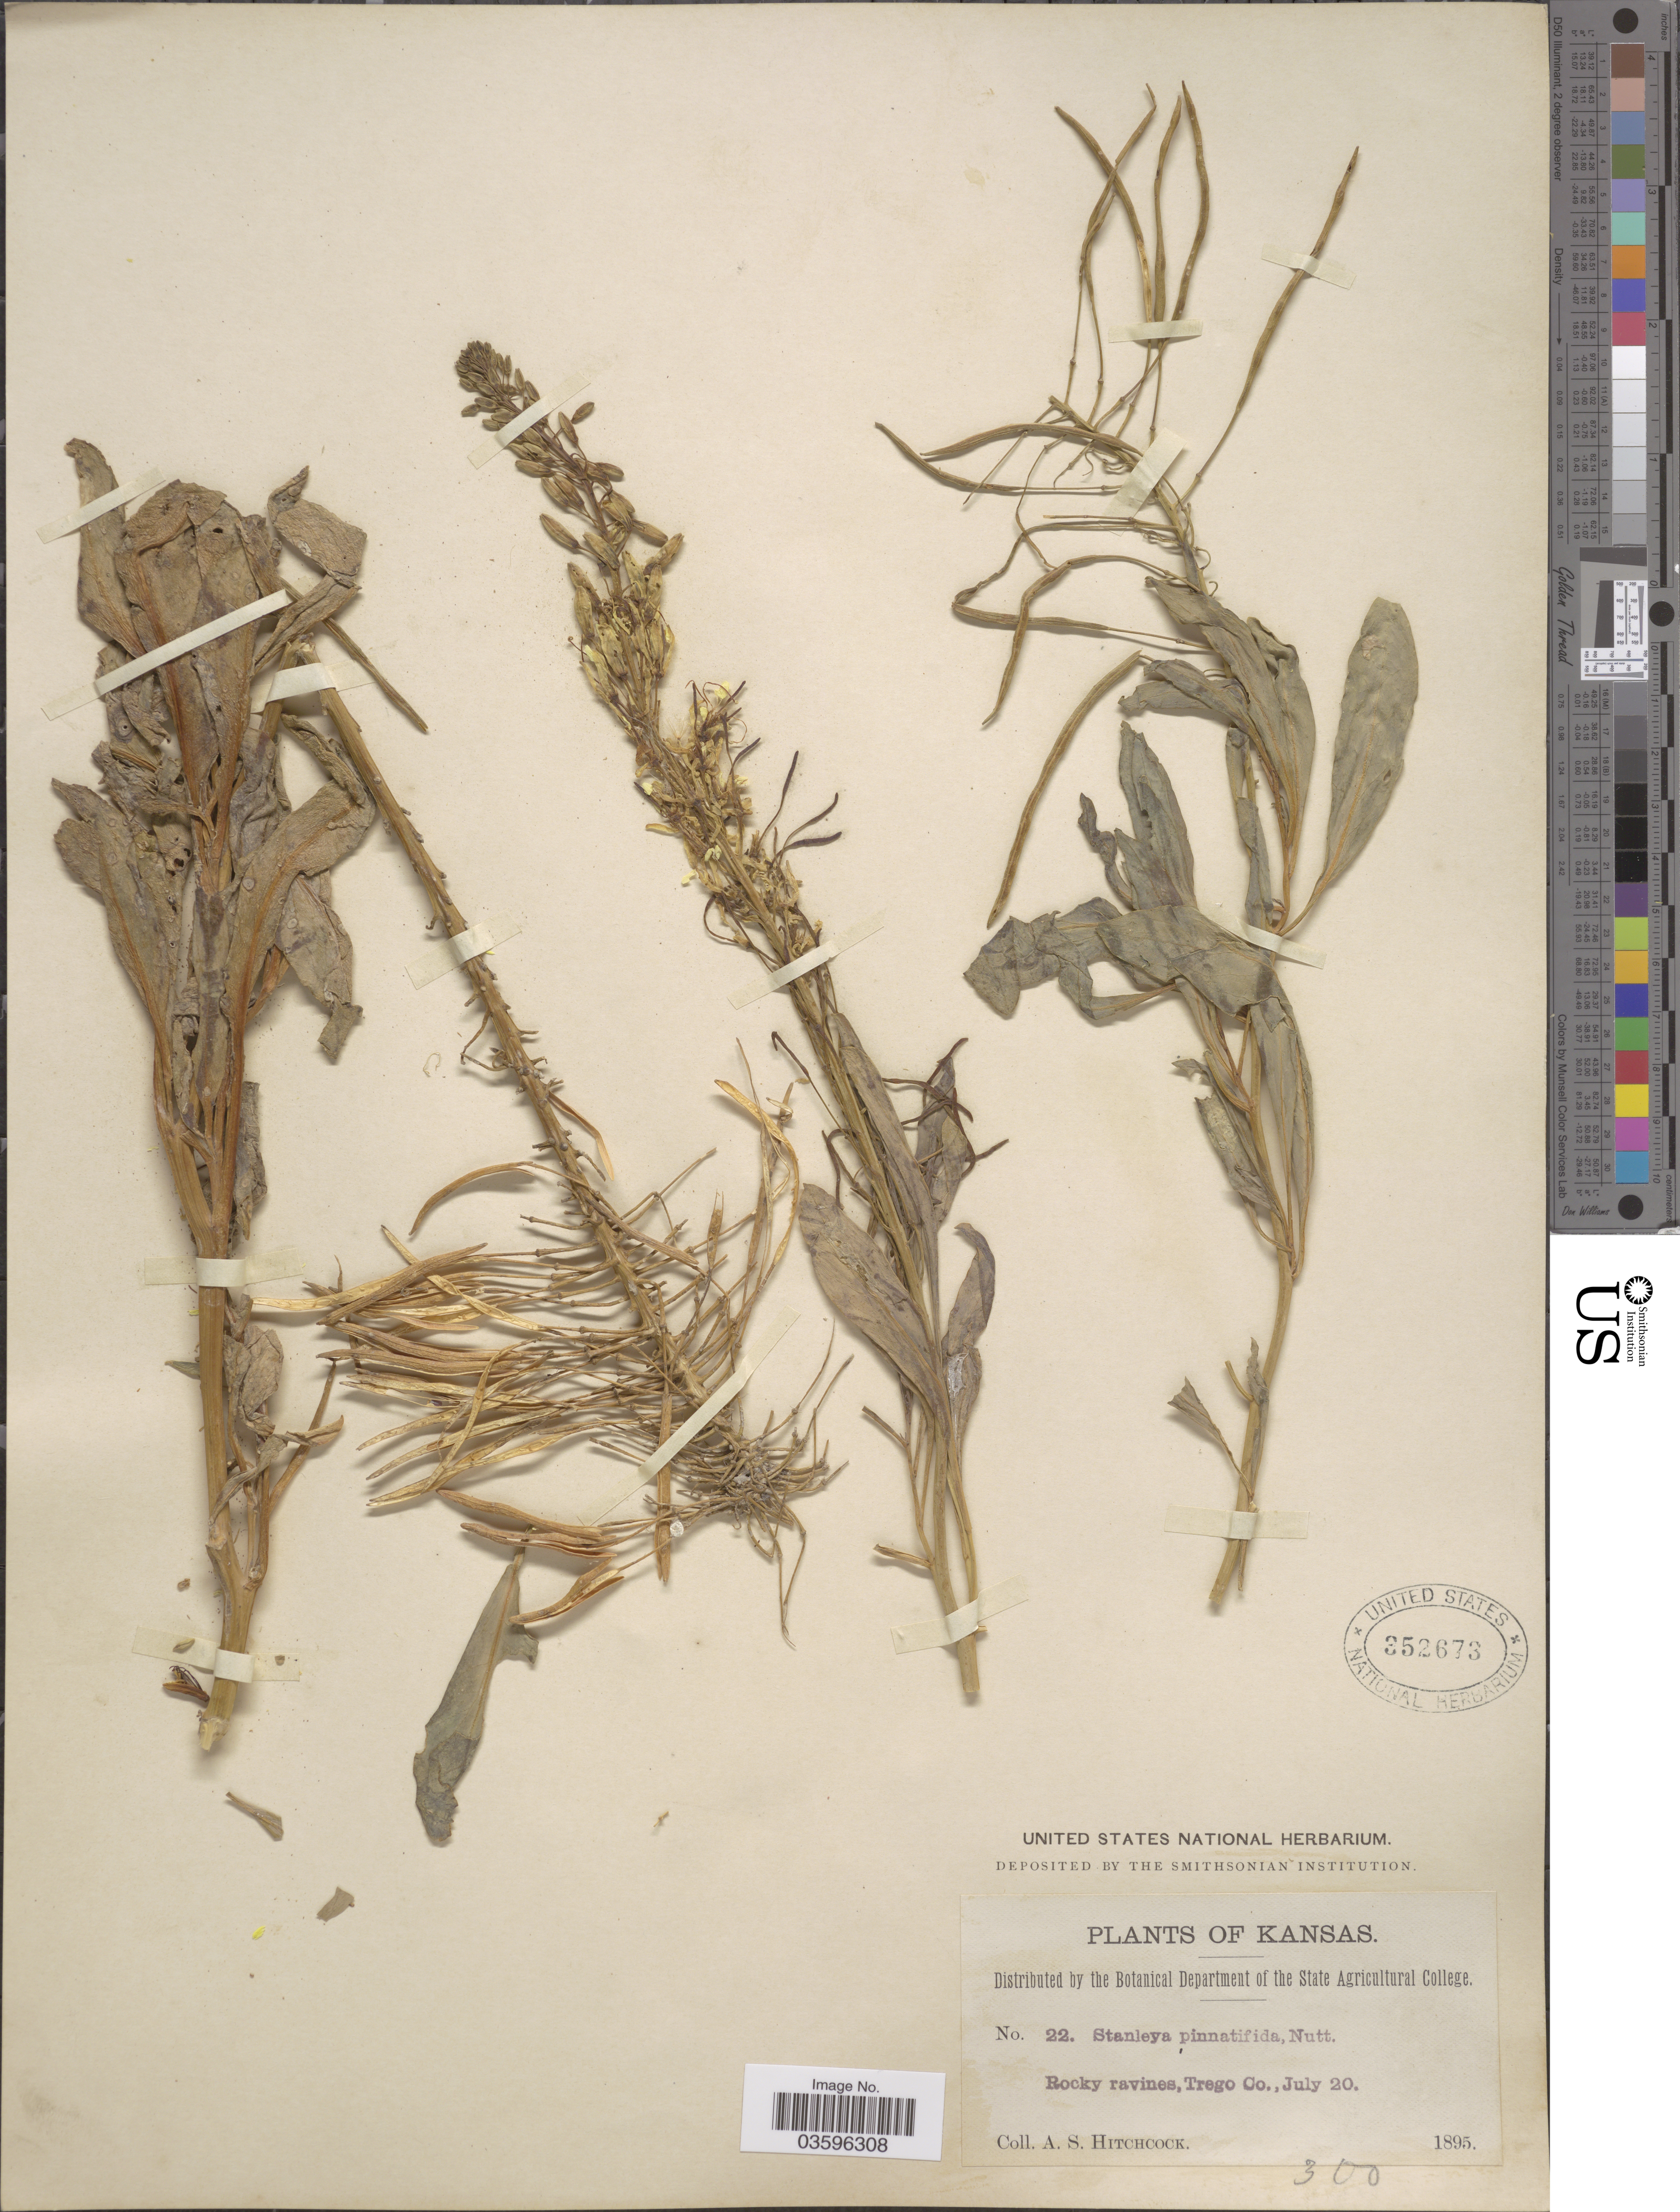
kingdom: Plantae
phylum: Tracheophyta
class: Magnoliopsida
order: Brassicales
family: Brassicaceae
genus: Stanleya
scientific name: Stanleya pinnata var. integrifolia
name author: (E. James) Rollins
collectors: A. S. Hitchcock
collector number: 22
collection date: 1895-07-20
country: United States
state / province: Kansas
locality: Rocky ravines, Trego Co.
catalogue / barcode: US 352673